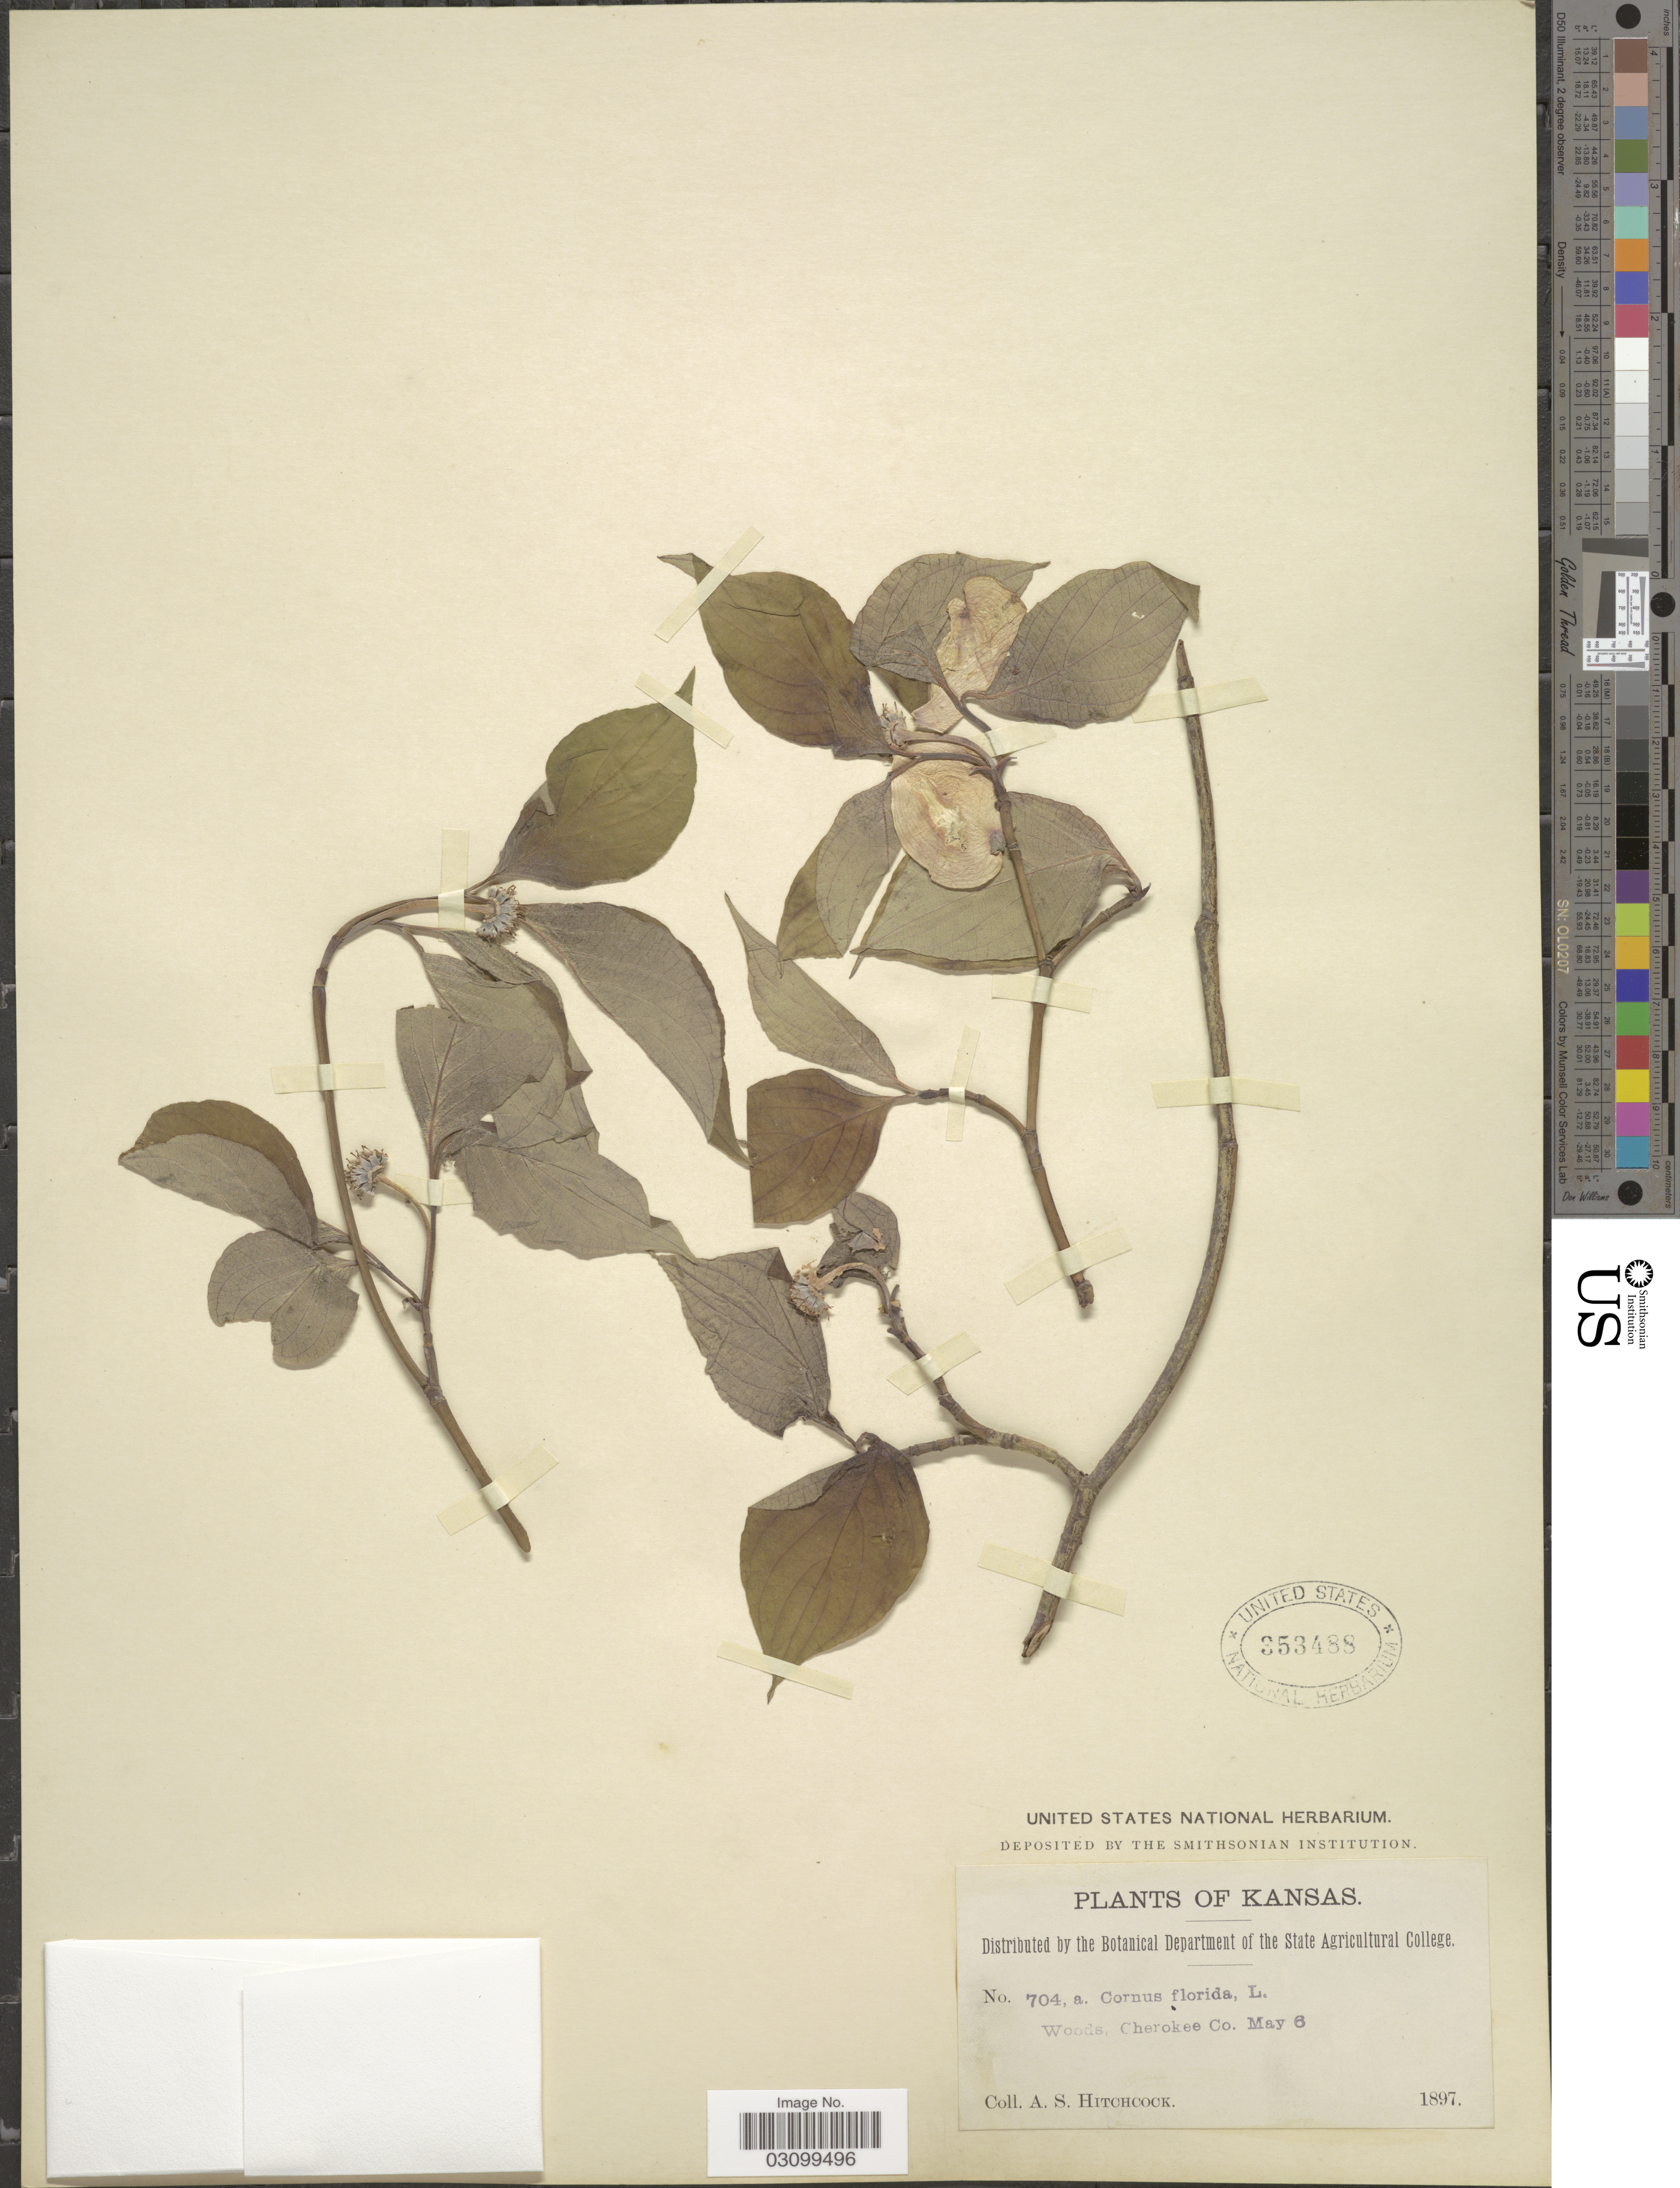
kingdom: Plantae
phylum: Tracheophyta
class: Magnoliopsida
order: Cornales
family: Cornaceae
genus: Cornus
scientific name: Cornus florida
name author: L.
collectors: A. S. Hitchcock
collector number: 704 a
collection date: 1897-05-06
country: United States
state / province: Kansas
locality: Cherokee Co.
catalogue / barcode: US 353488